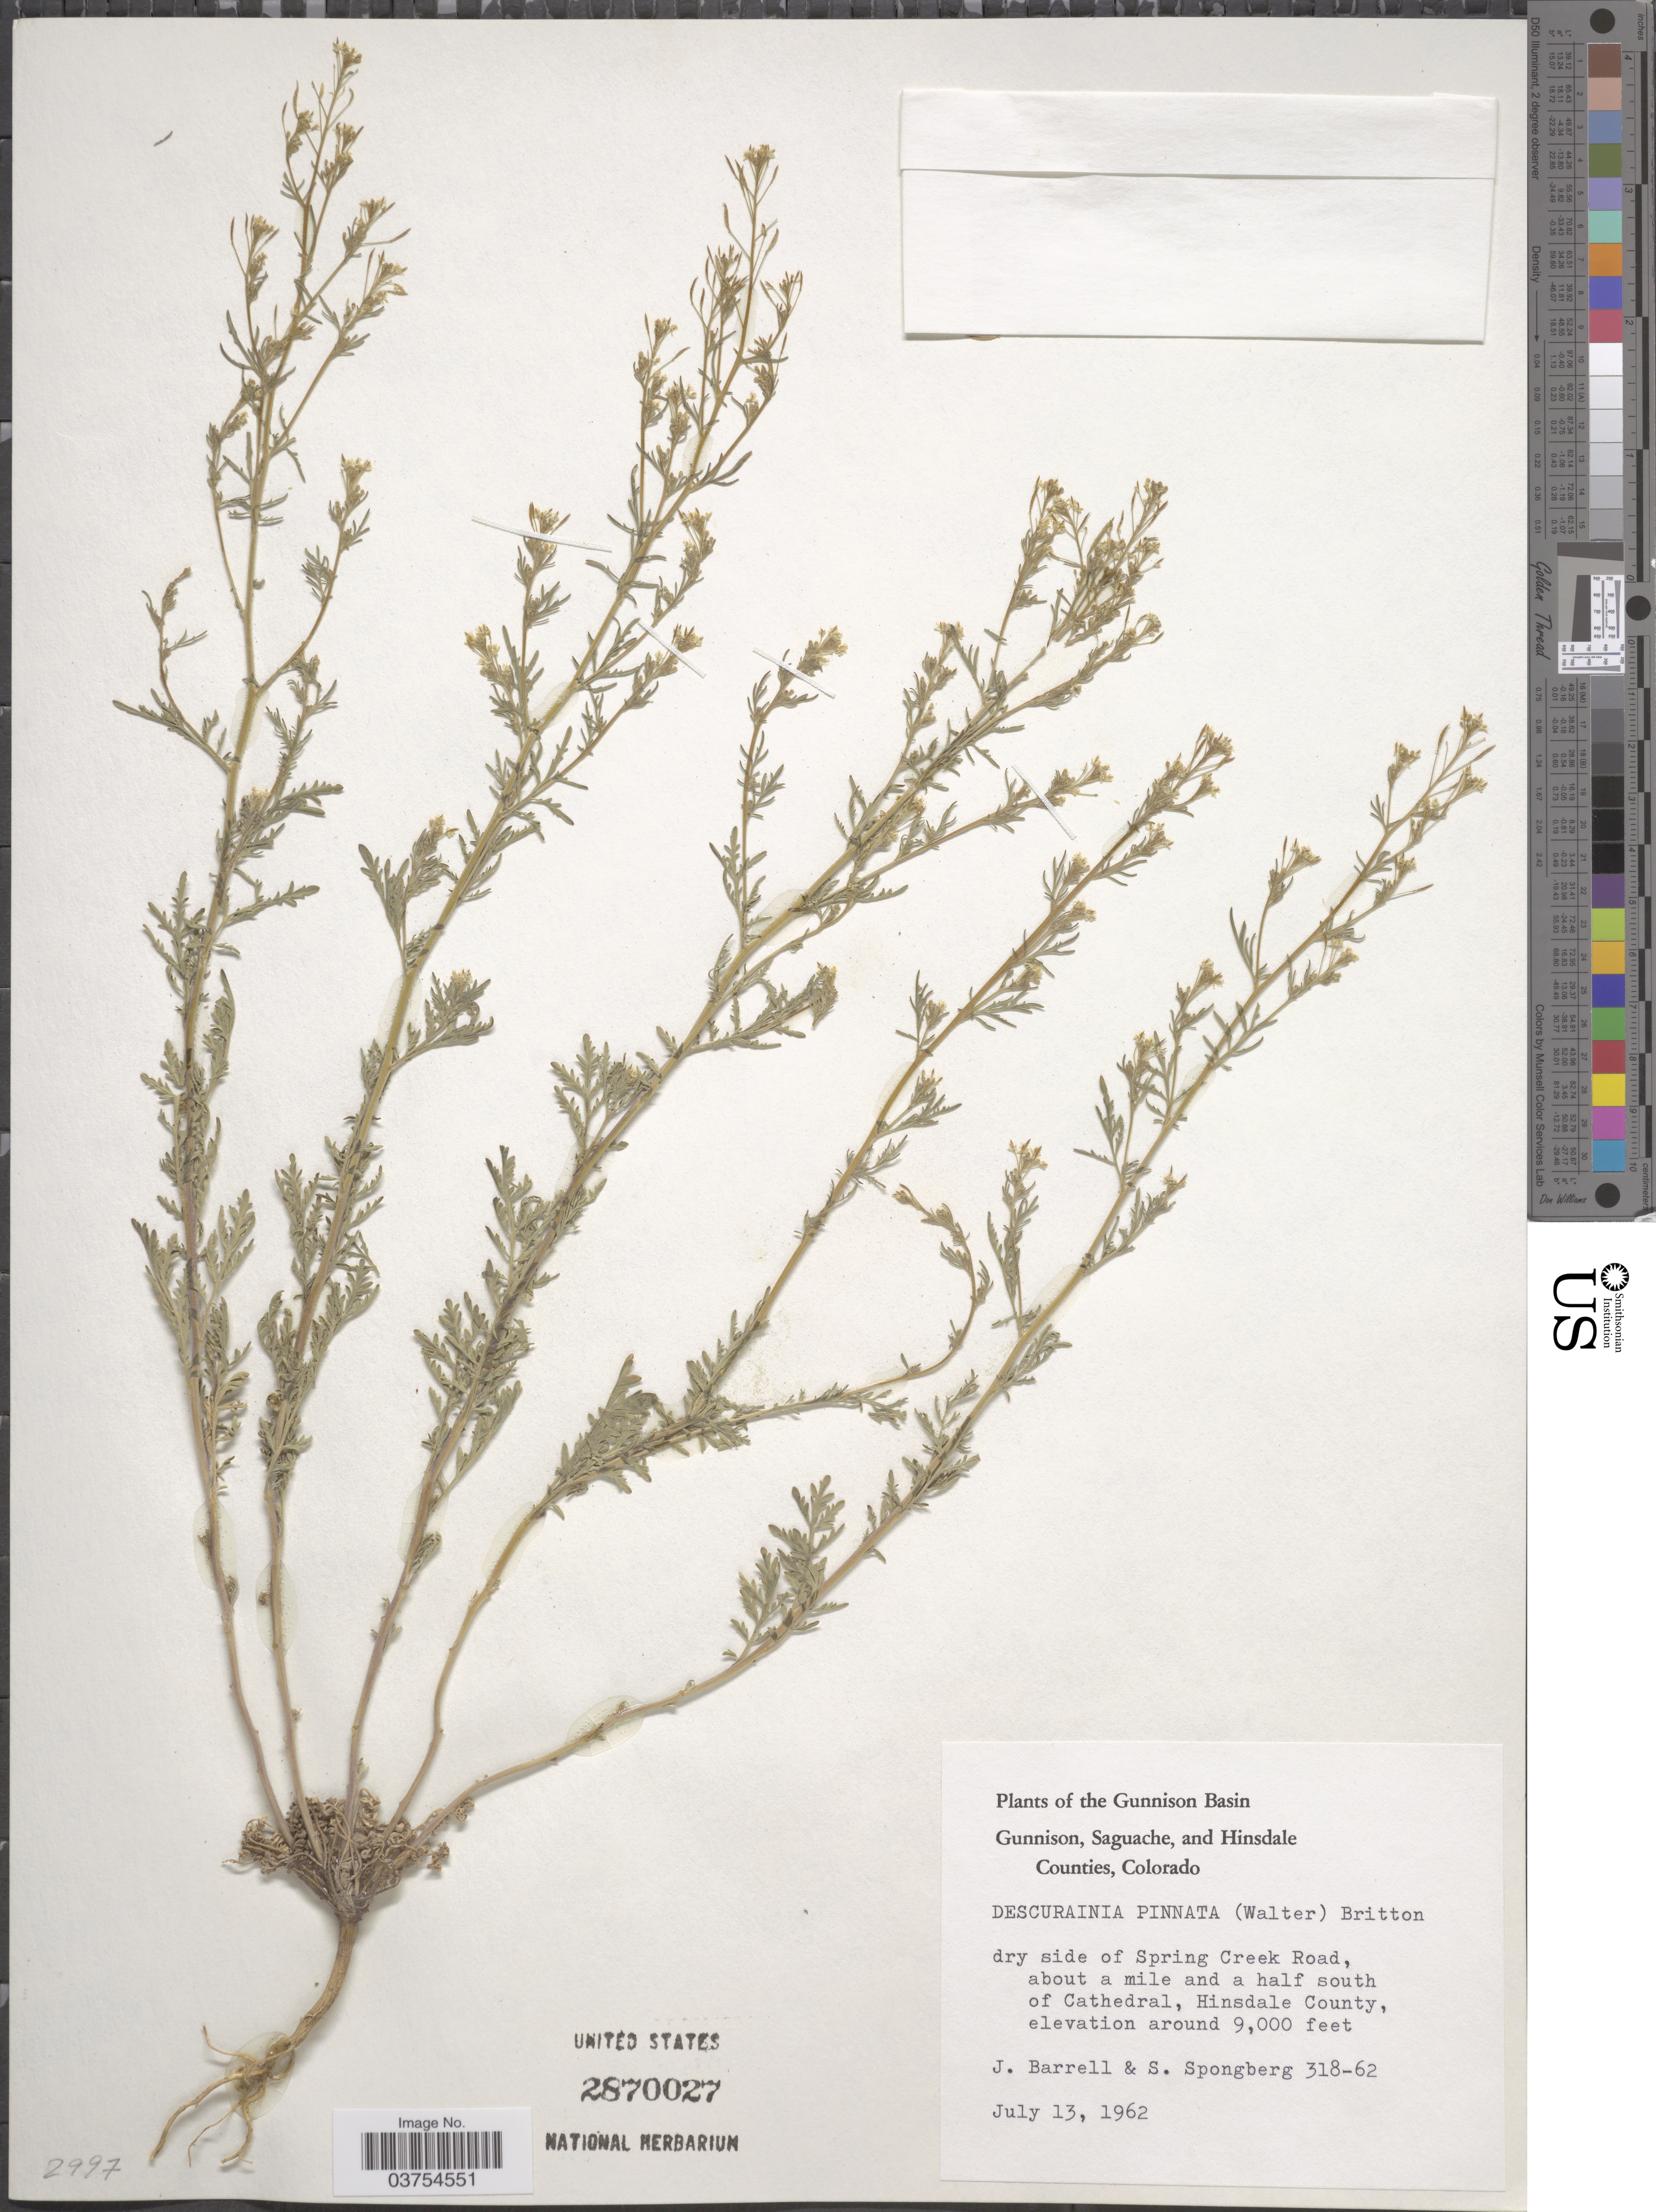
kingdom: Plantae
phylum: Tracheophyta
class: Magnoliopsida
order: Brassicales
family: Brassicaceae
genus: Descurainia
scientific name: Descurainia pinnata var. sp.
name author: (C.A. Mey.)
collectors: J. Barrell & S. A.Spongberg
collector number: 318-62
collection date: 1962-07-13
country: United States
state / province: Colorado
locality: Gunnison Basin. Dry side of Spring Creek Road, about a mile and a half south of Cathedral, Hinsdale County.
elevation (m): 2743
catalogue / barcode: US 2870027